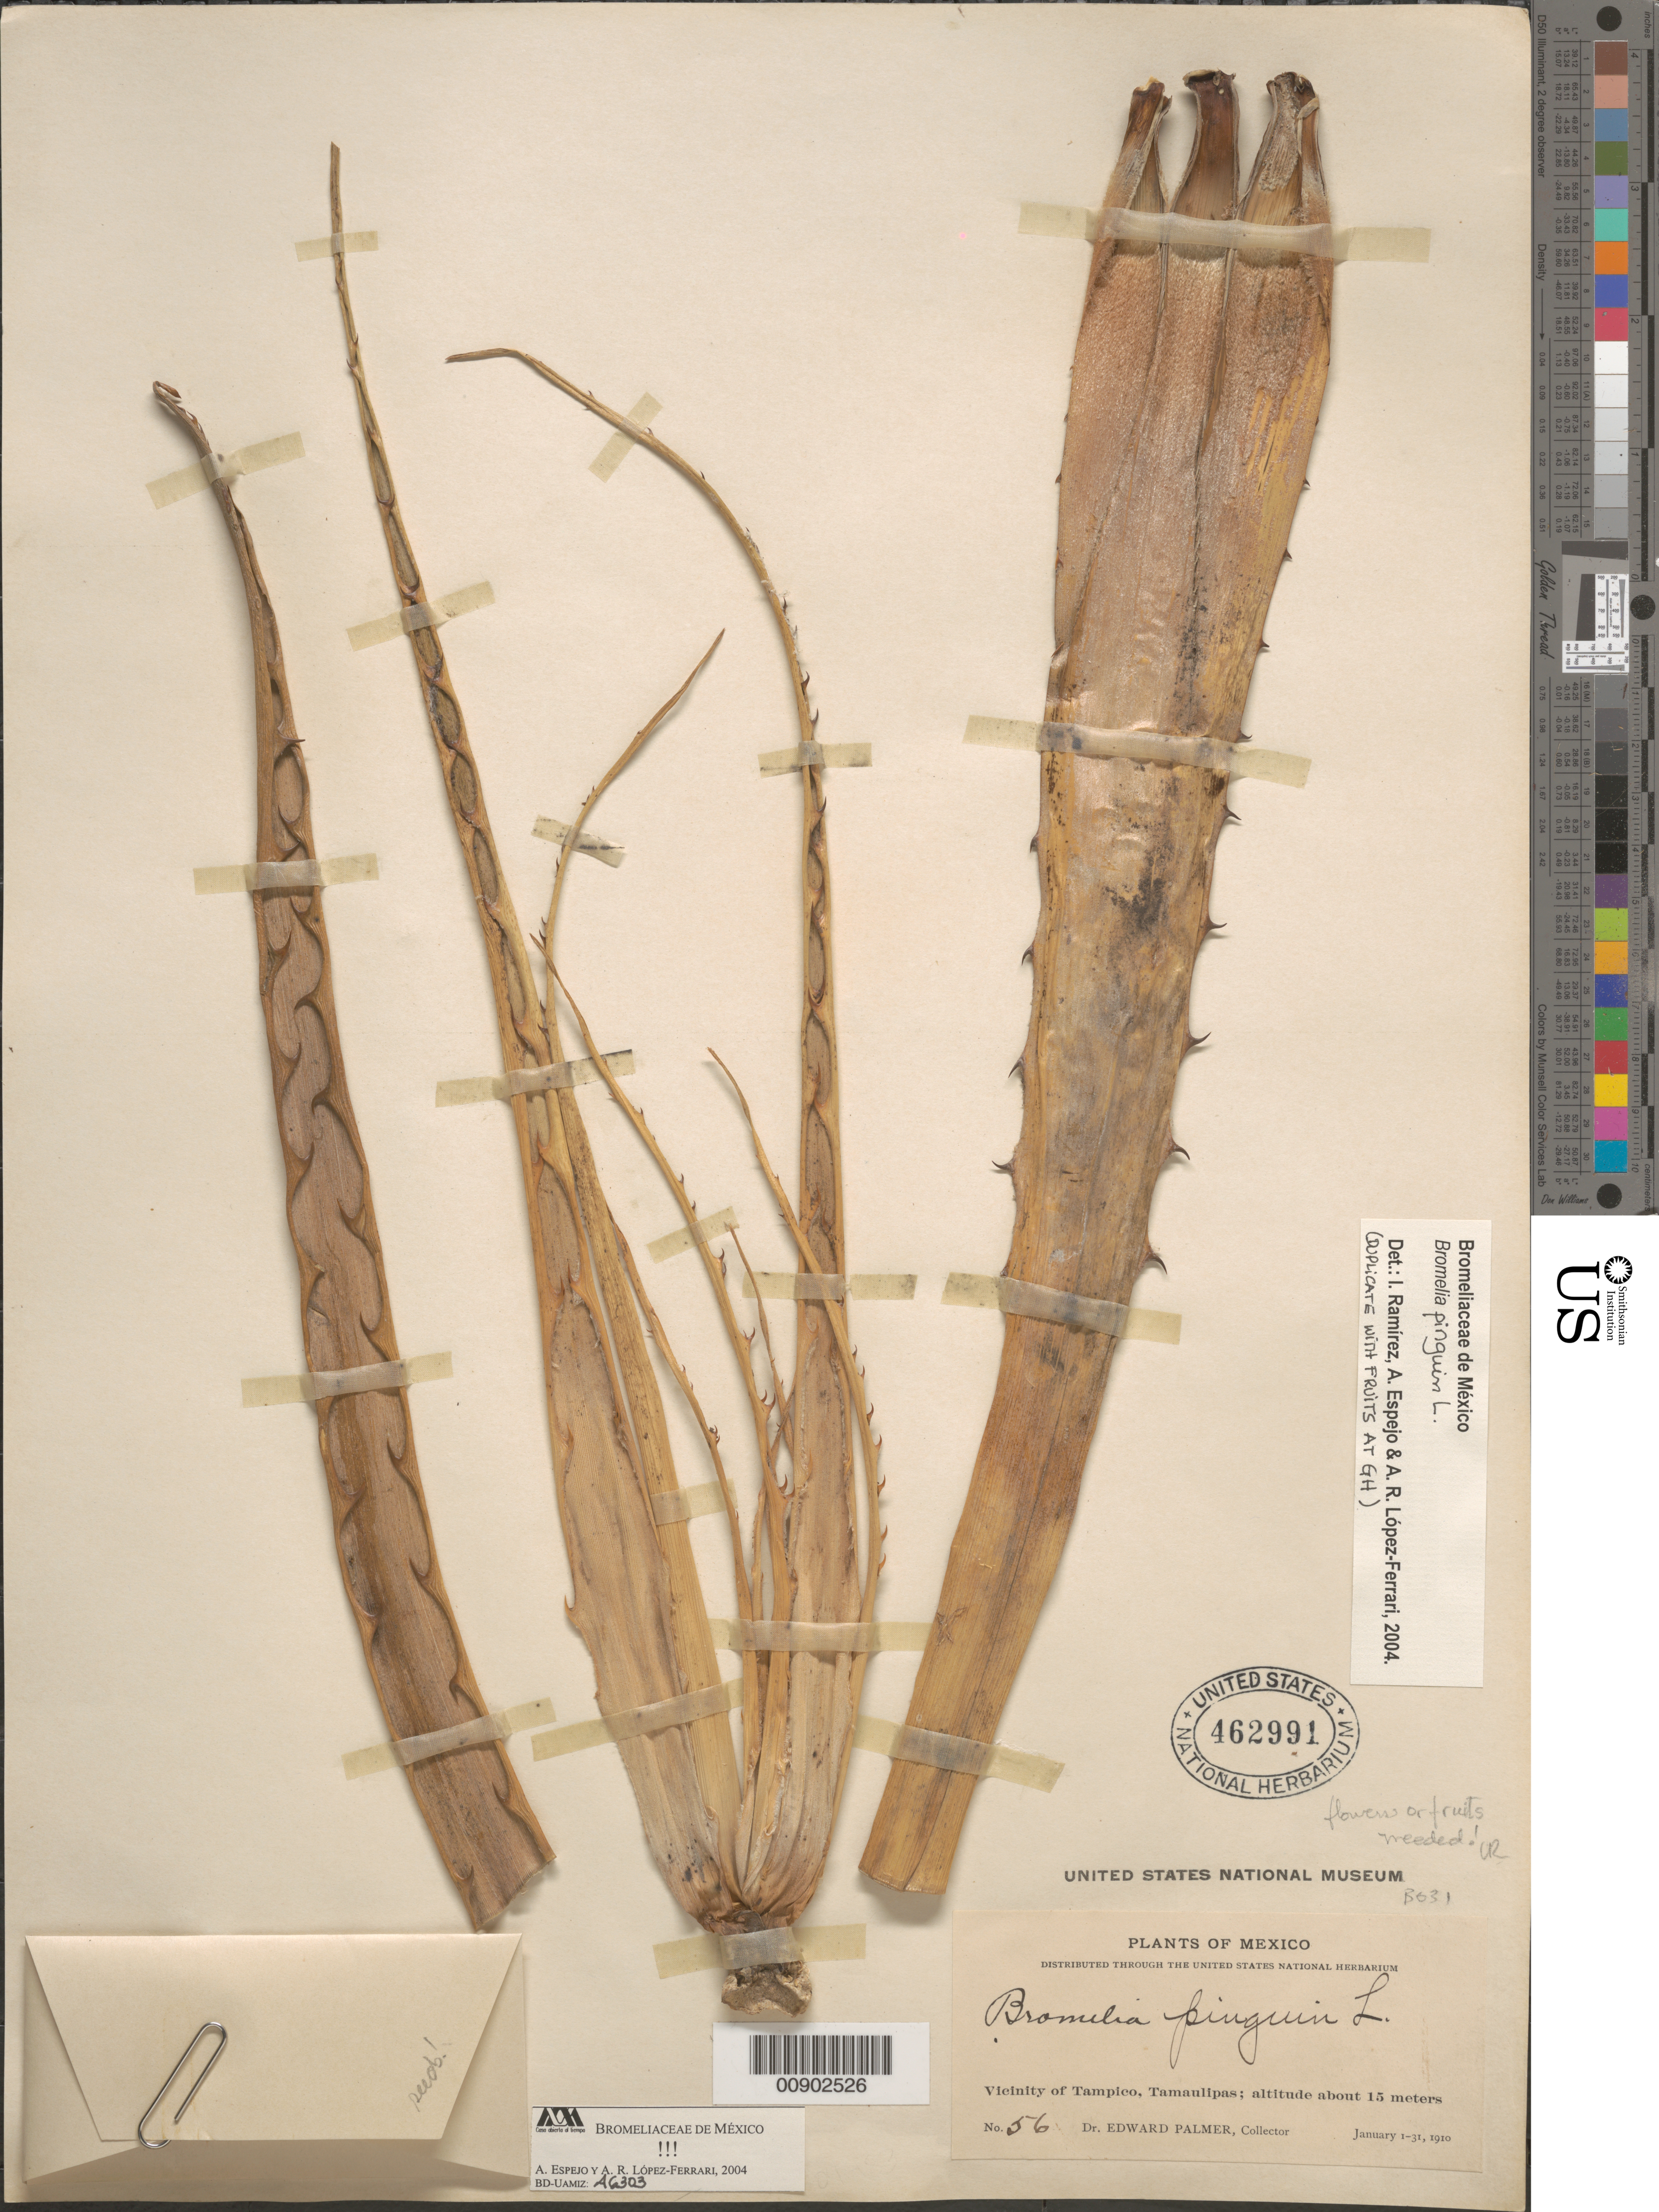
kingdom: Plantae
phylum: Tracheophyta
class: Liliopsida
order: Poales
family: Bromeliaceae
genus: Bromelia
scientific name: Bromelia pinguin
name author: L.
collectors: E. Palmer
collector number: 56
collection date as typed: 01 Jan 1910 to 31 Jan 1910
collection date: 1910-01-01/1910-01-31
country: Mexico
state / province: Tamaulipas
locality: Vicinity of Tampico, Tamaulipas.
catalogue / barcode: US 462991